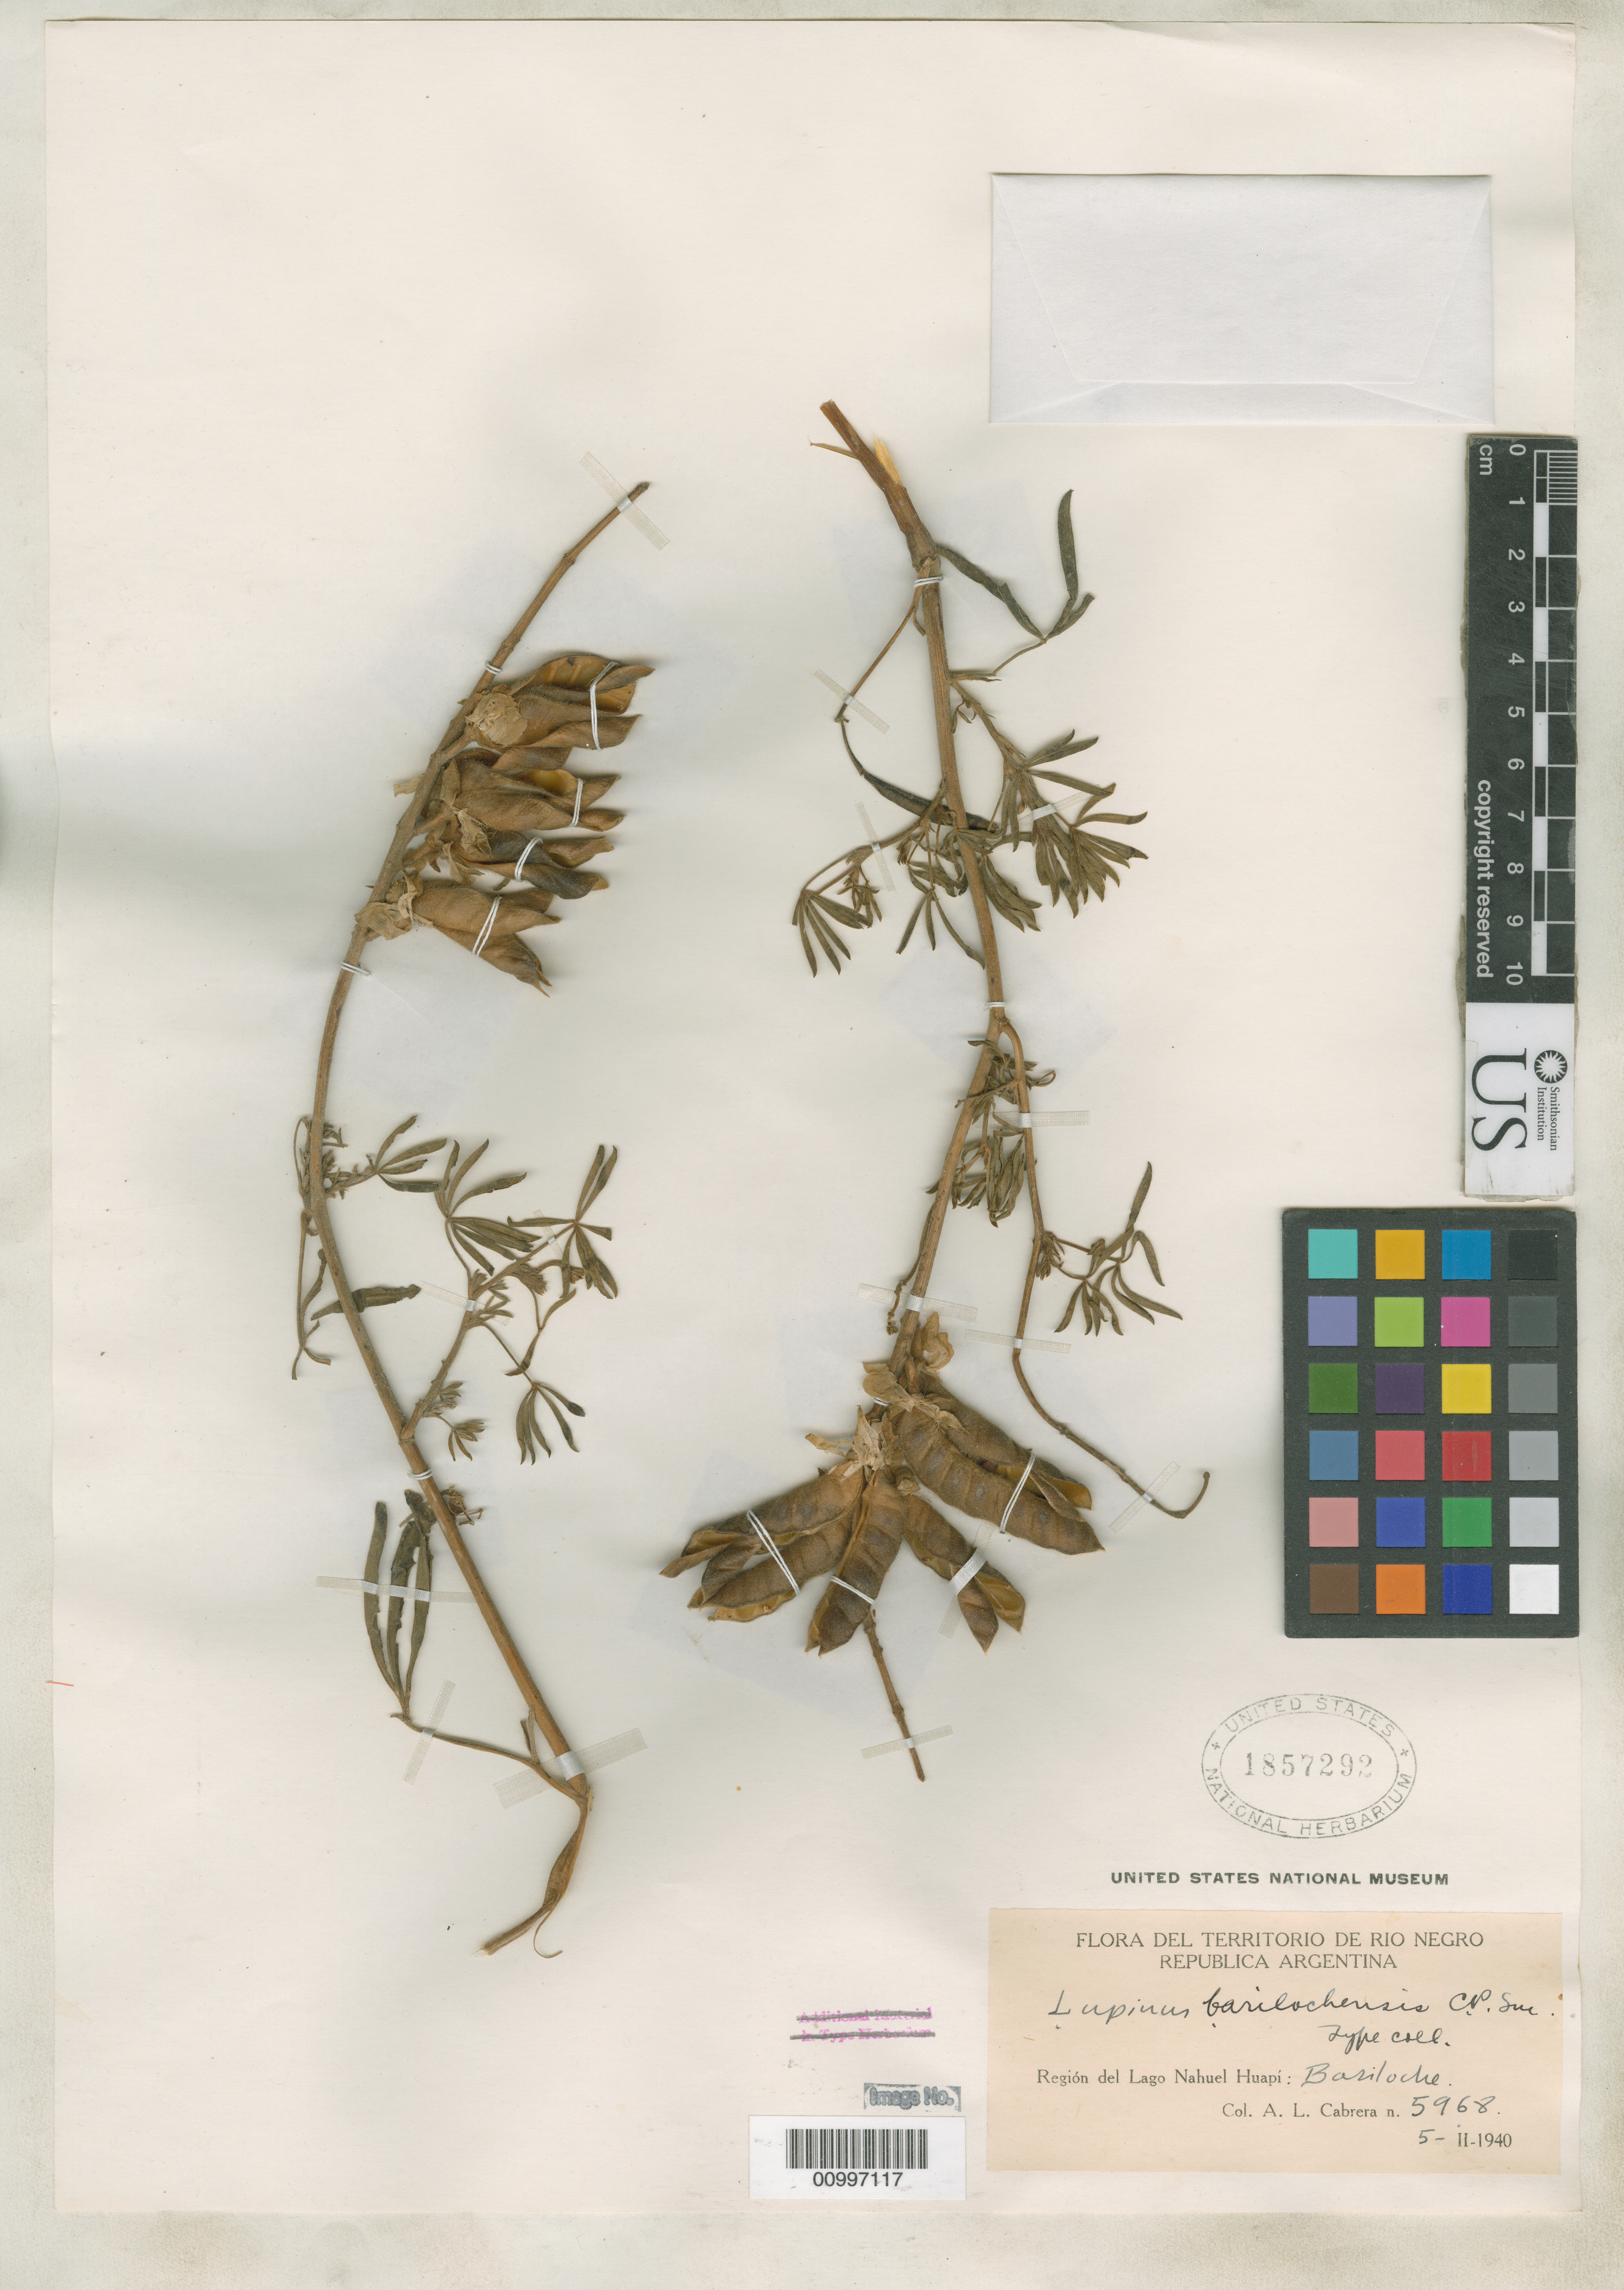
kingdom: Plantae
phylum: Tracheophyta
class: Magnoliopsida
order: Fabales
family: Fabaceae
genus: Lupinus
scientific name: Lupinus barilochensis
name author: C.P. Sm.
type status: Isotype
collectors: A. L. Cabrera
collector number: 5968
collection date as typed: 05 Feb 1940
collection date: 1940-02-05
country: Argentina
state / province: Río Negro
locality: Region del Lago Nahuel Huapi: Bariloche.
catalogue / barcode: US 1857292